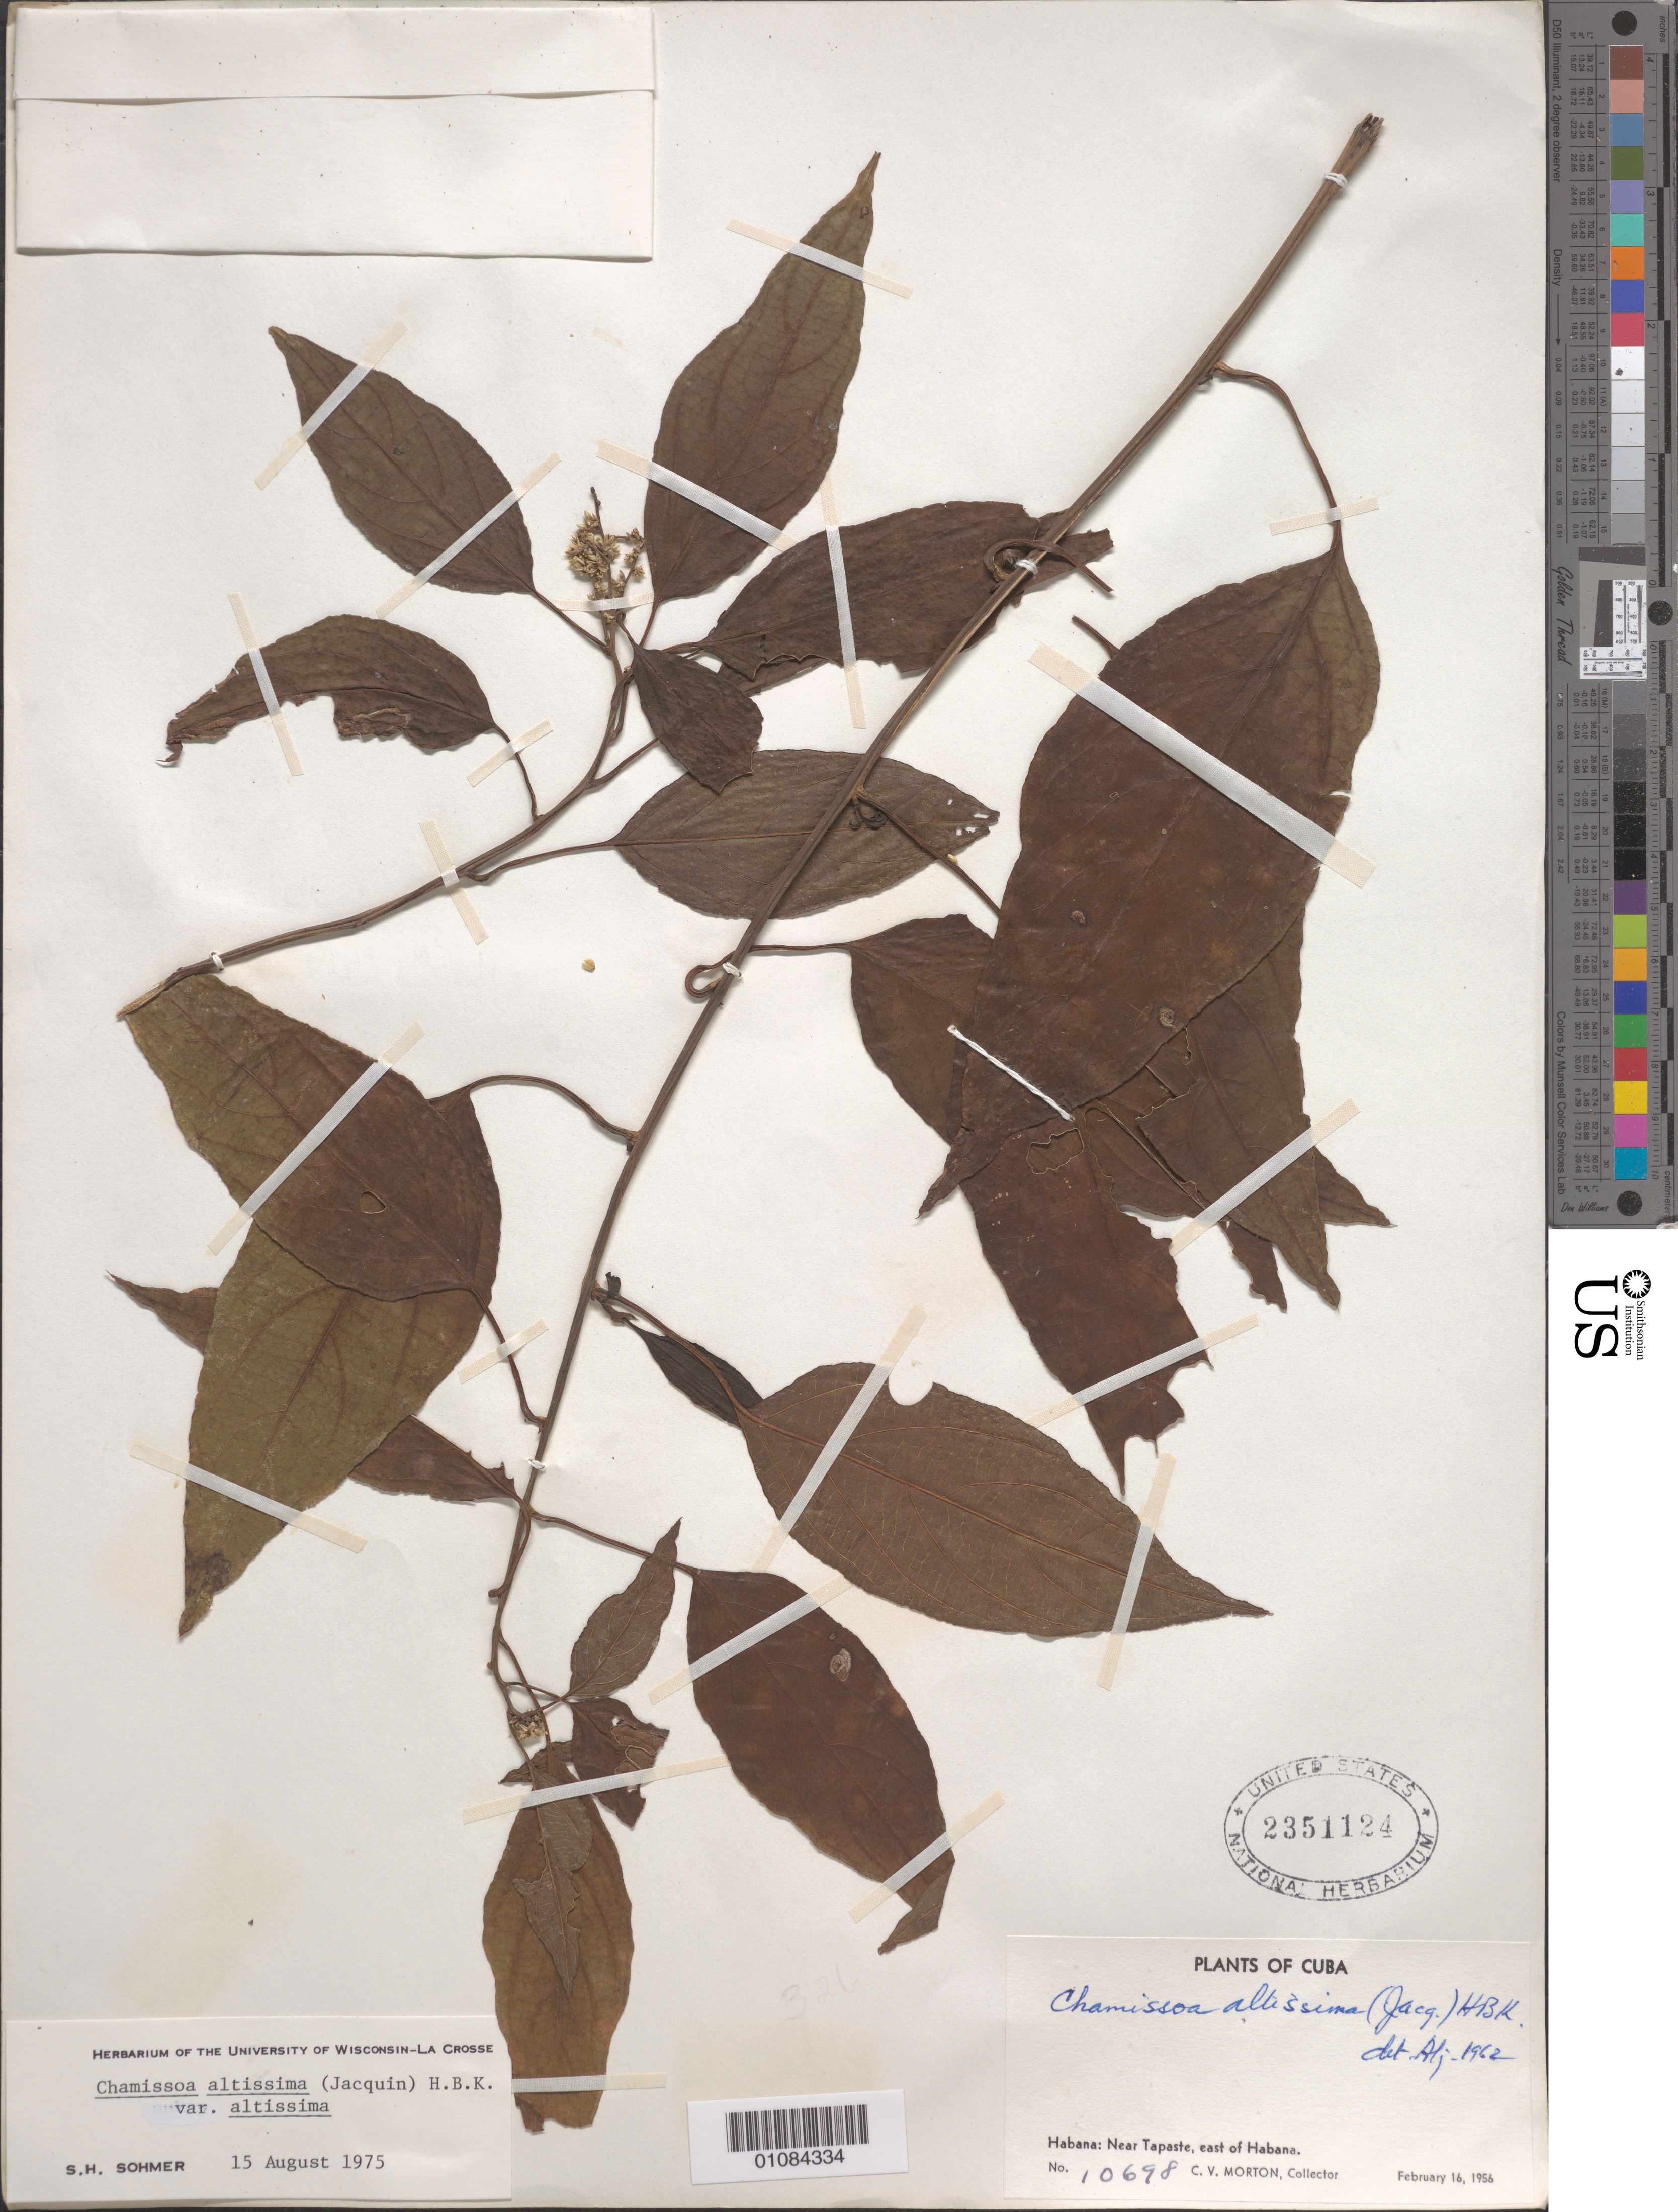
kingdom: Plantae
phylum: Tracheophyta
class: Magnoliopsida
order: Caryophyllales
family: Amaranthaceae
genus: Chamissoa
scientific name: Chamissoa altissima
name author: (Jacq.) Kunth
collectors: C. V. Morton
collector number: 10698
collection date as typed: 16 Feb 1956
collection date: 1956-02-16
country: Cuba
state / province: La Habana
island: Cuba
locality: Habana: Near Tapaste, E of Habana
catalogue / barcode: US 2351124